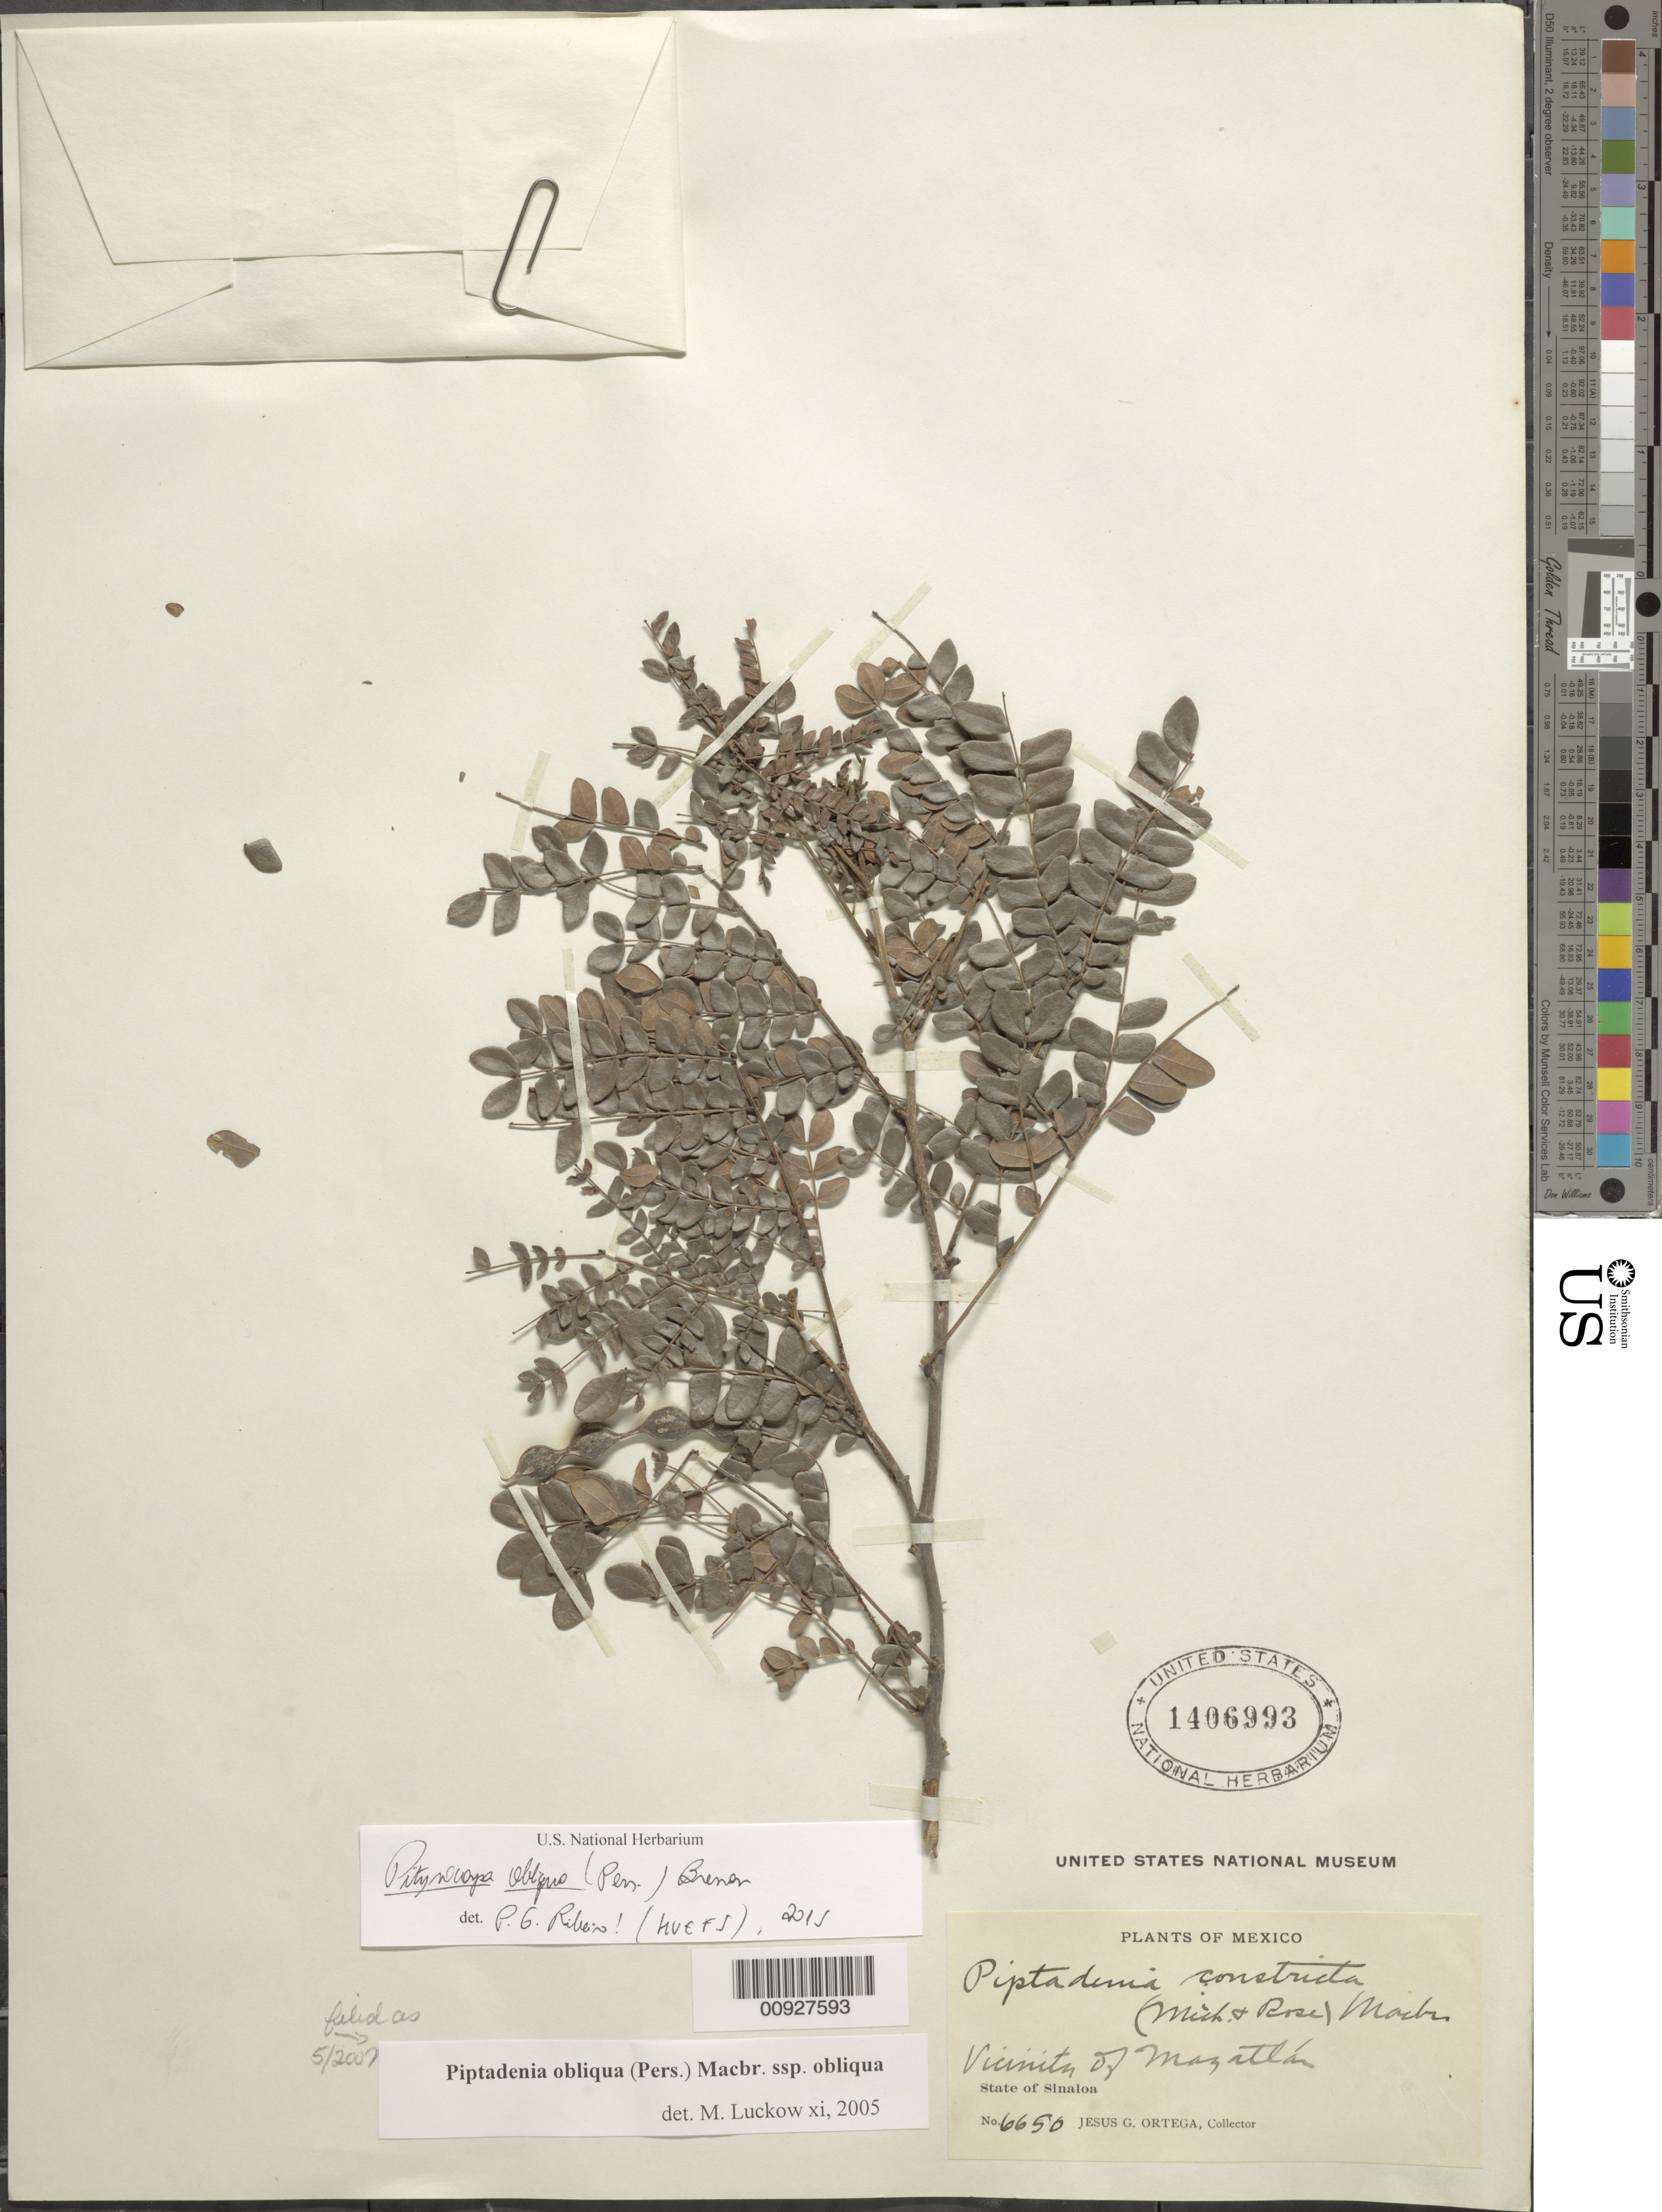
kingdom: Plantae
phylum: Tracheophyta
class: Magnoliopsida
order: Fabales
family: Fabaceae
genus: Pityrocarpa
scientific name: Pityrocarpa obliqua subsp. obliqua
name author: (Pers.) Brenan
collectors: J. Ortega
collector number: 6650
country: Mexico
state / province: Sinaloa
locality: Vicinity of Mazatlán, State of Sinaloa.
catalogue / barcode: US 1406993